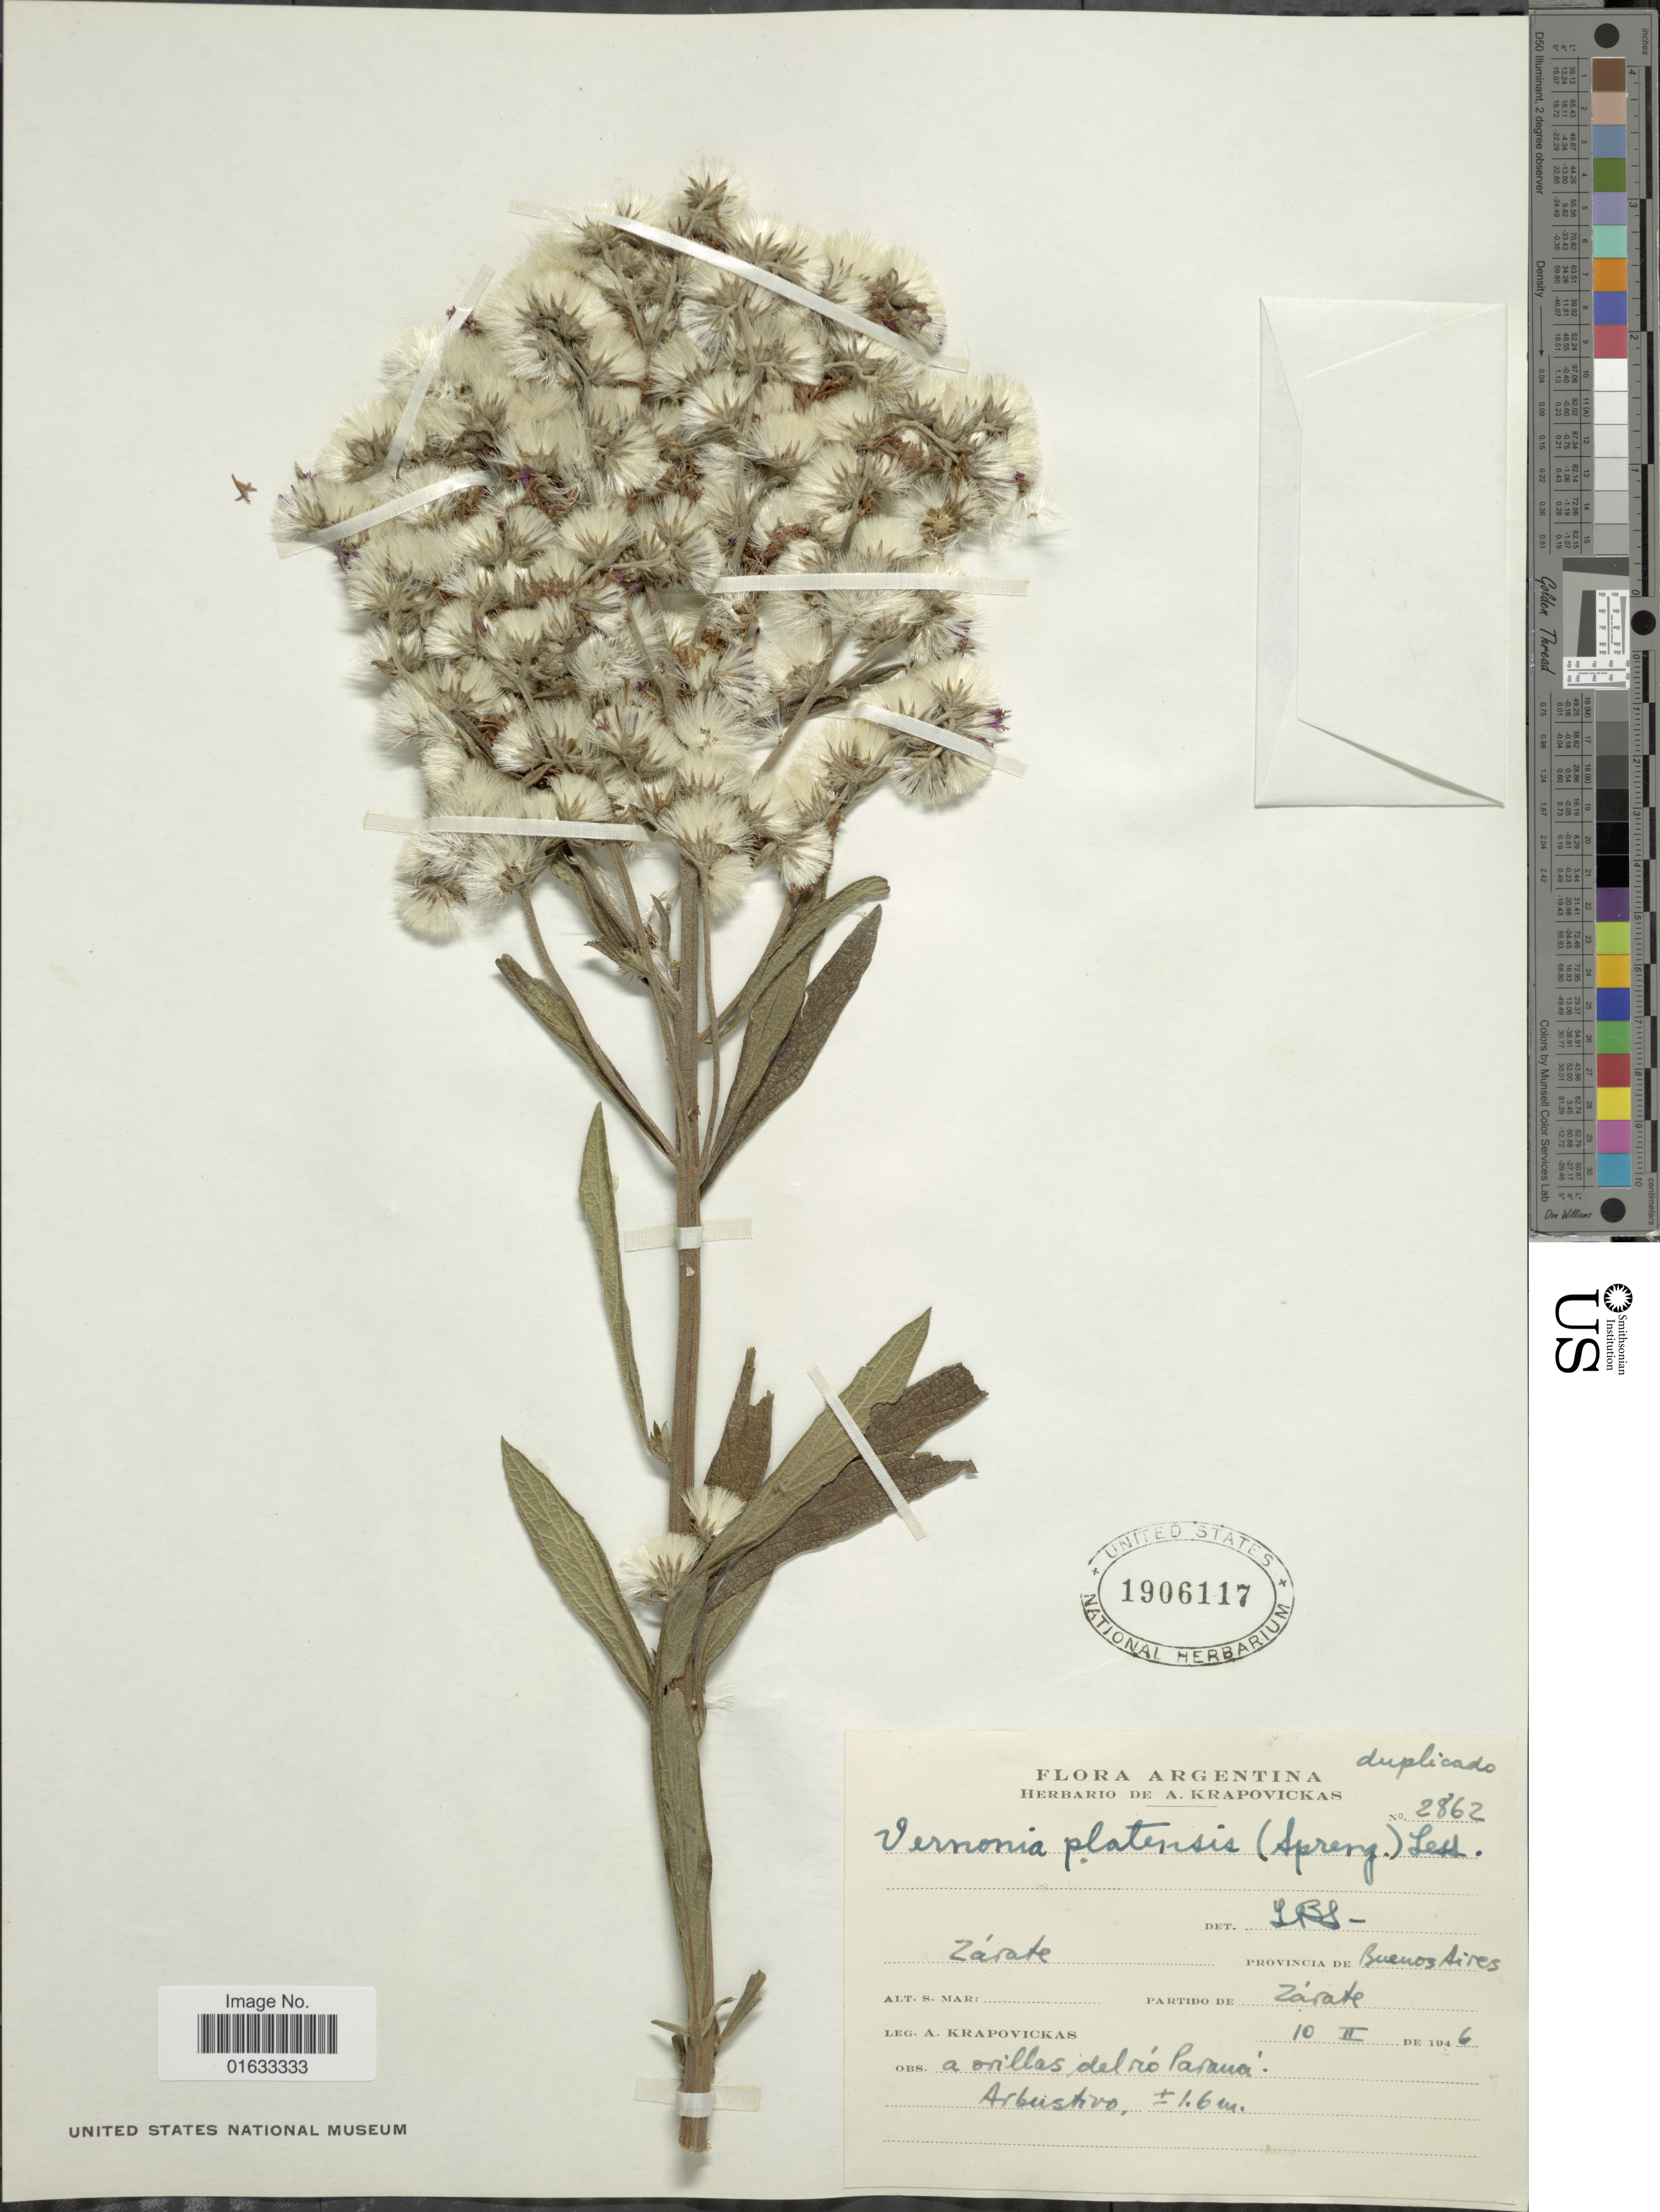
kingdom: Plantae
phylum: Tracheophyta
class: Magnoliopsida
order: Asterales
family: Asteraceae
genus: Chrysolaena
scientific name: Chrysolaena platensis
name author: (Spreng.) H. Rob.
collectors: A. Krapovickas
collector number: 2862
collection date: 1946-02-10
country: Argentina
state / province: Buenos Aires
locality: Zarate, Provincia de Buenos Aires, partido de Zarate, a orillas del rio Parana.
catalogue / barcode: US 1906117